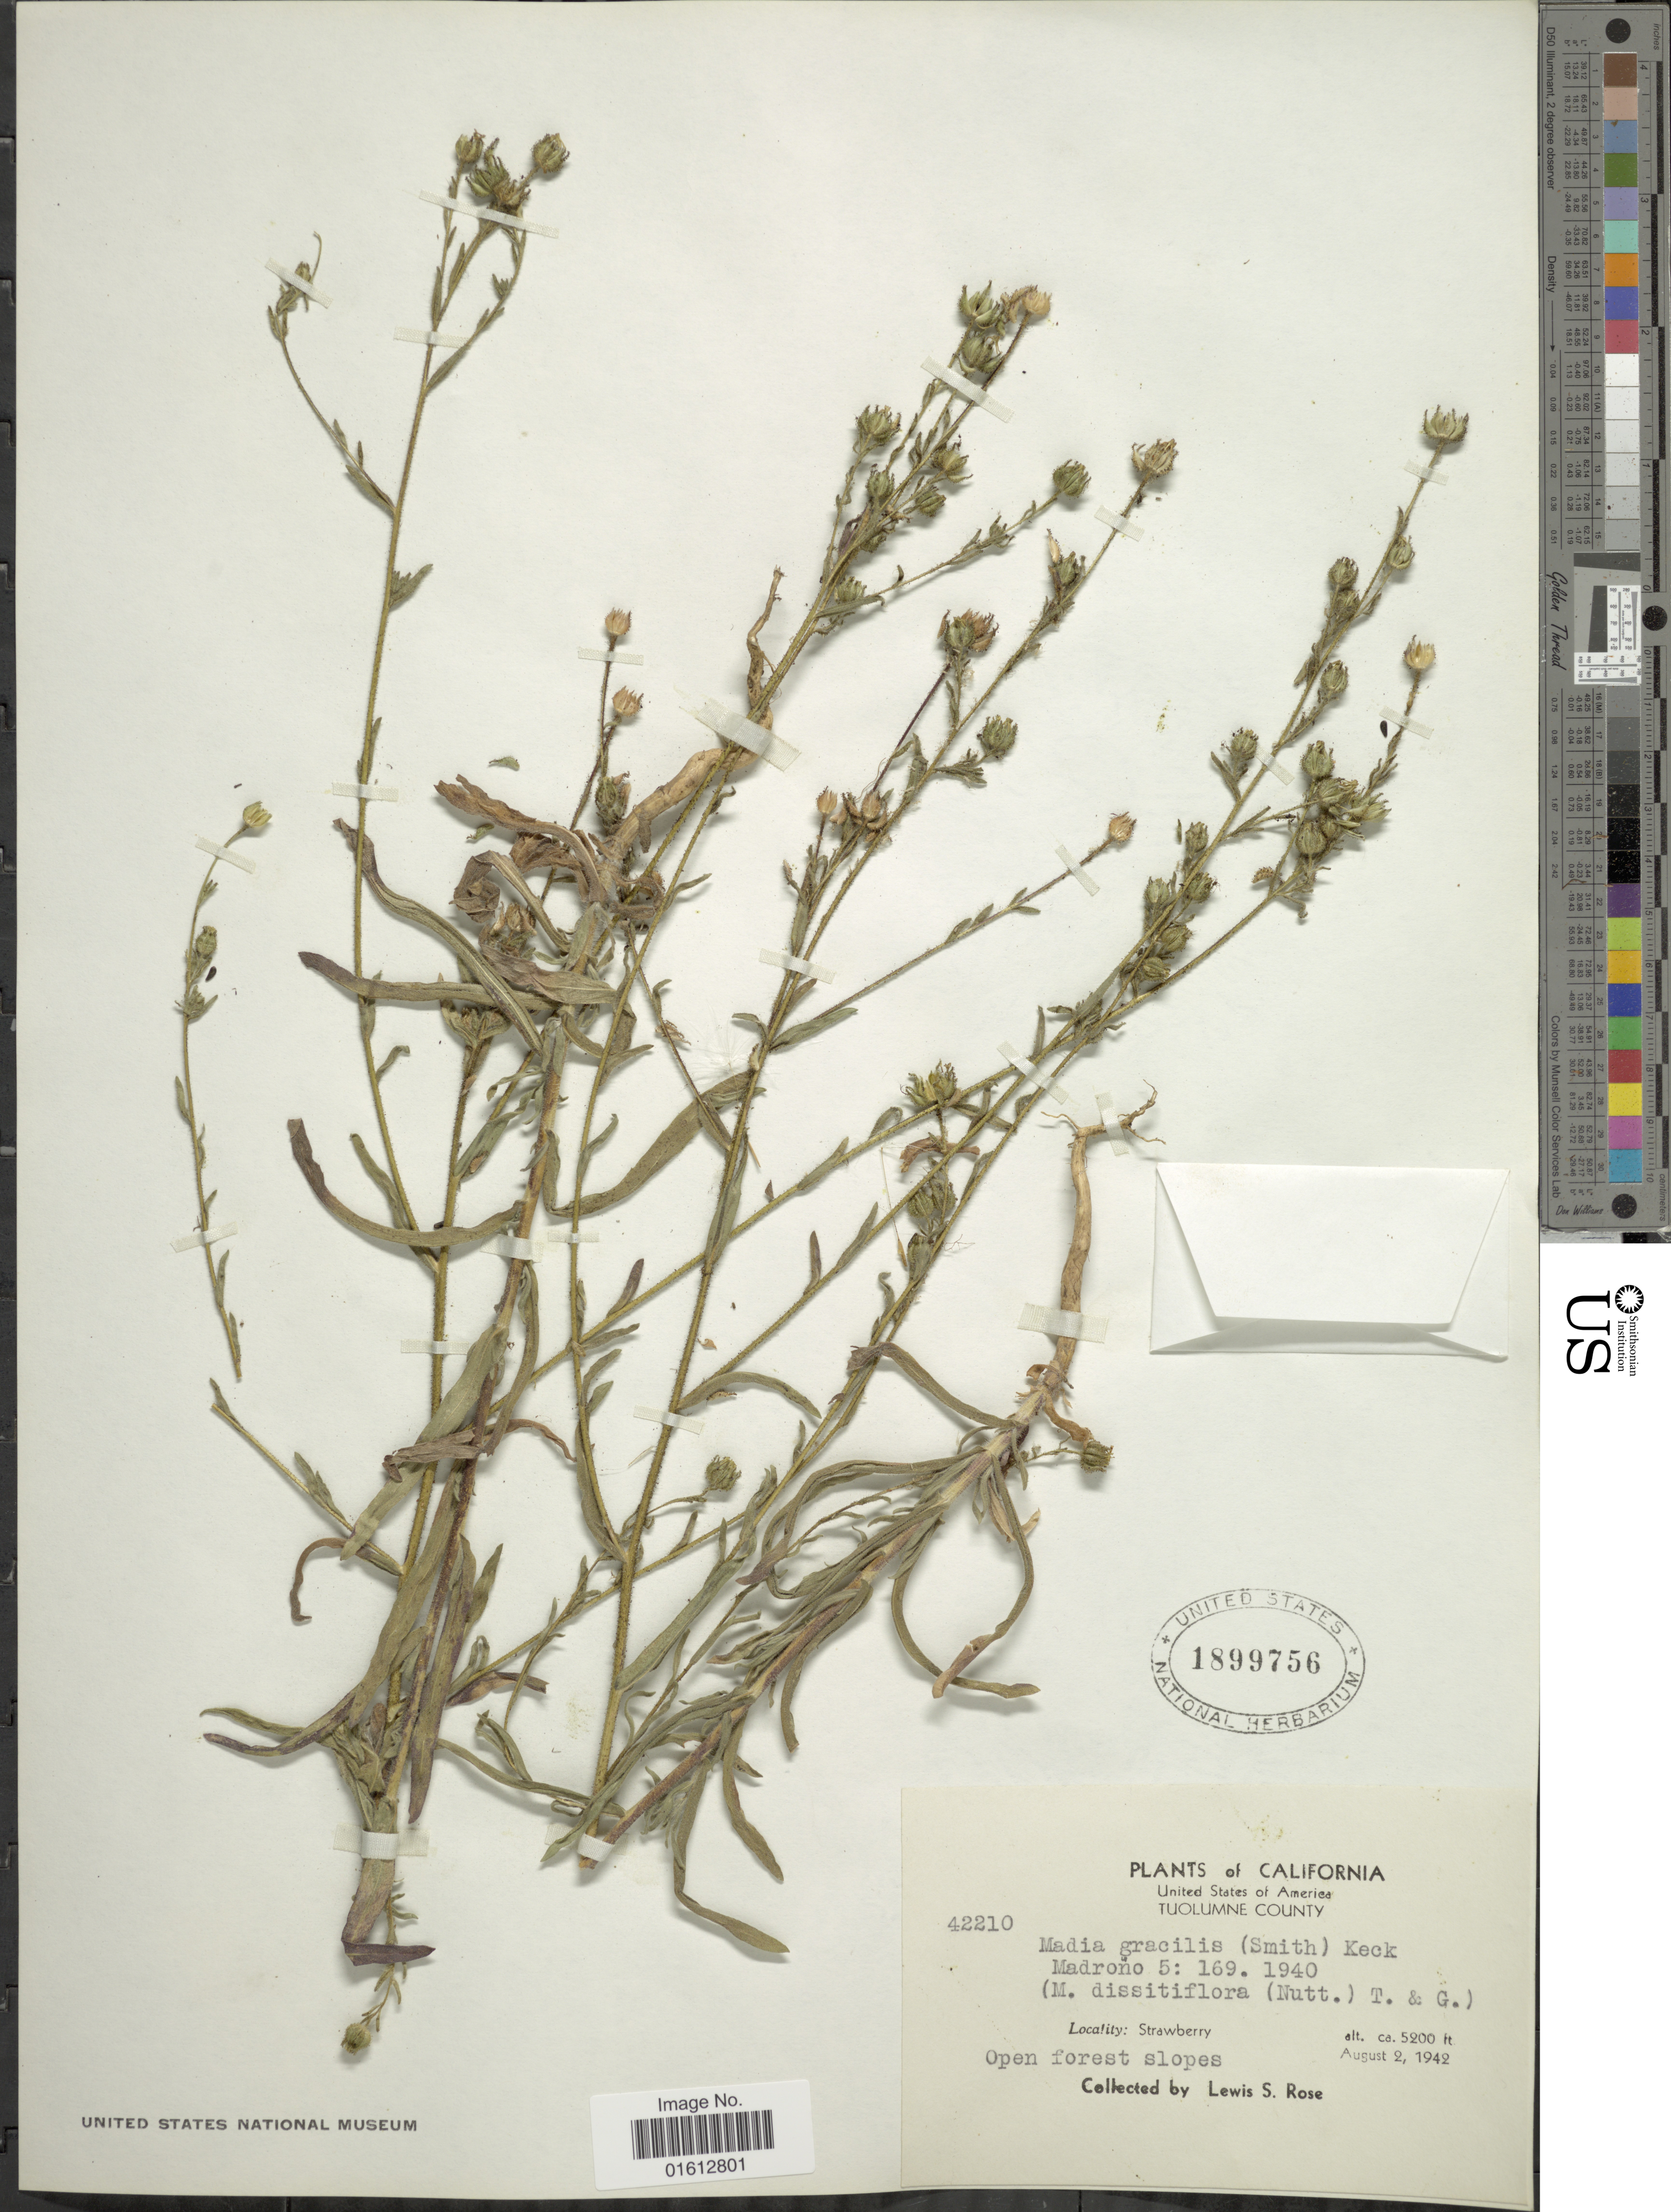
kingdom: Plantae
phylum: Tracheophyta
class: Magnoliopsida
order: Asterales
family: Asteraceae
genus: Madia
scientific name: Madia gracilis subsp. gracilis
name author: (Sm.) D.D. Keck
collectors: L. S. Rose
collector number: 42210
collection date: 1942-08-02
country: United States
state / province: California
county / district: Tuolumne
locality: California, United States of America, Tuolumne County, Strawberry,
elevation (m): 1585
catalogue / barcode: US 1899756